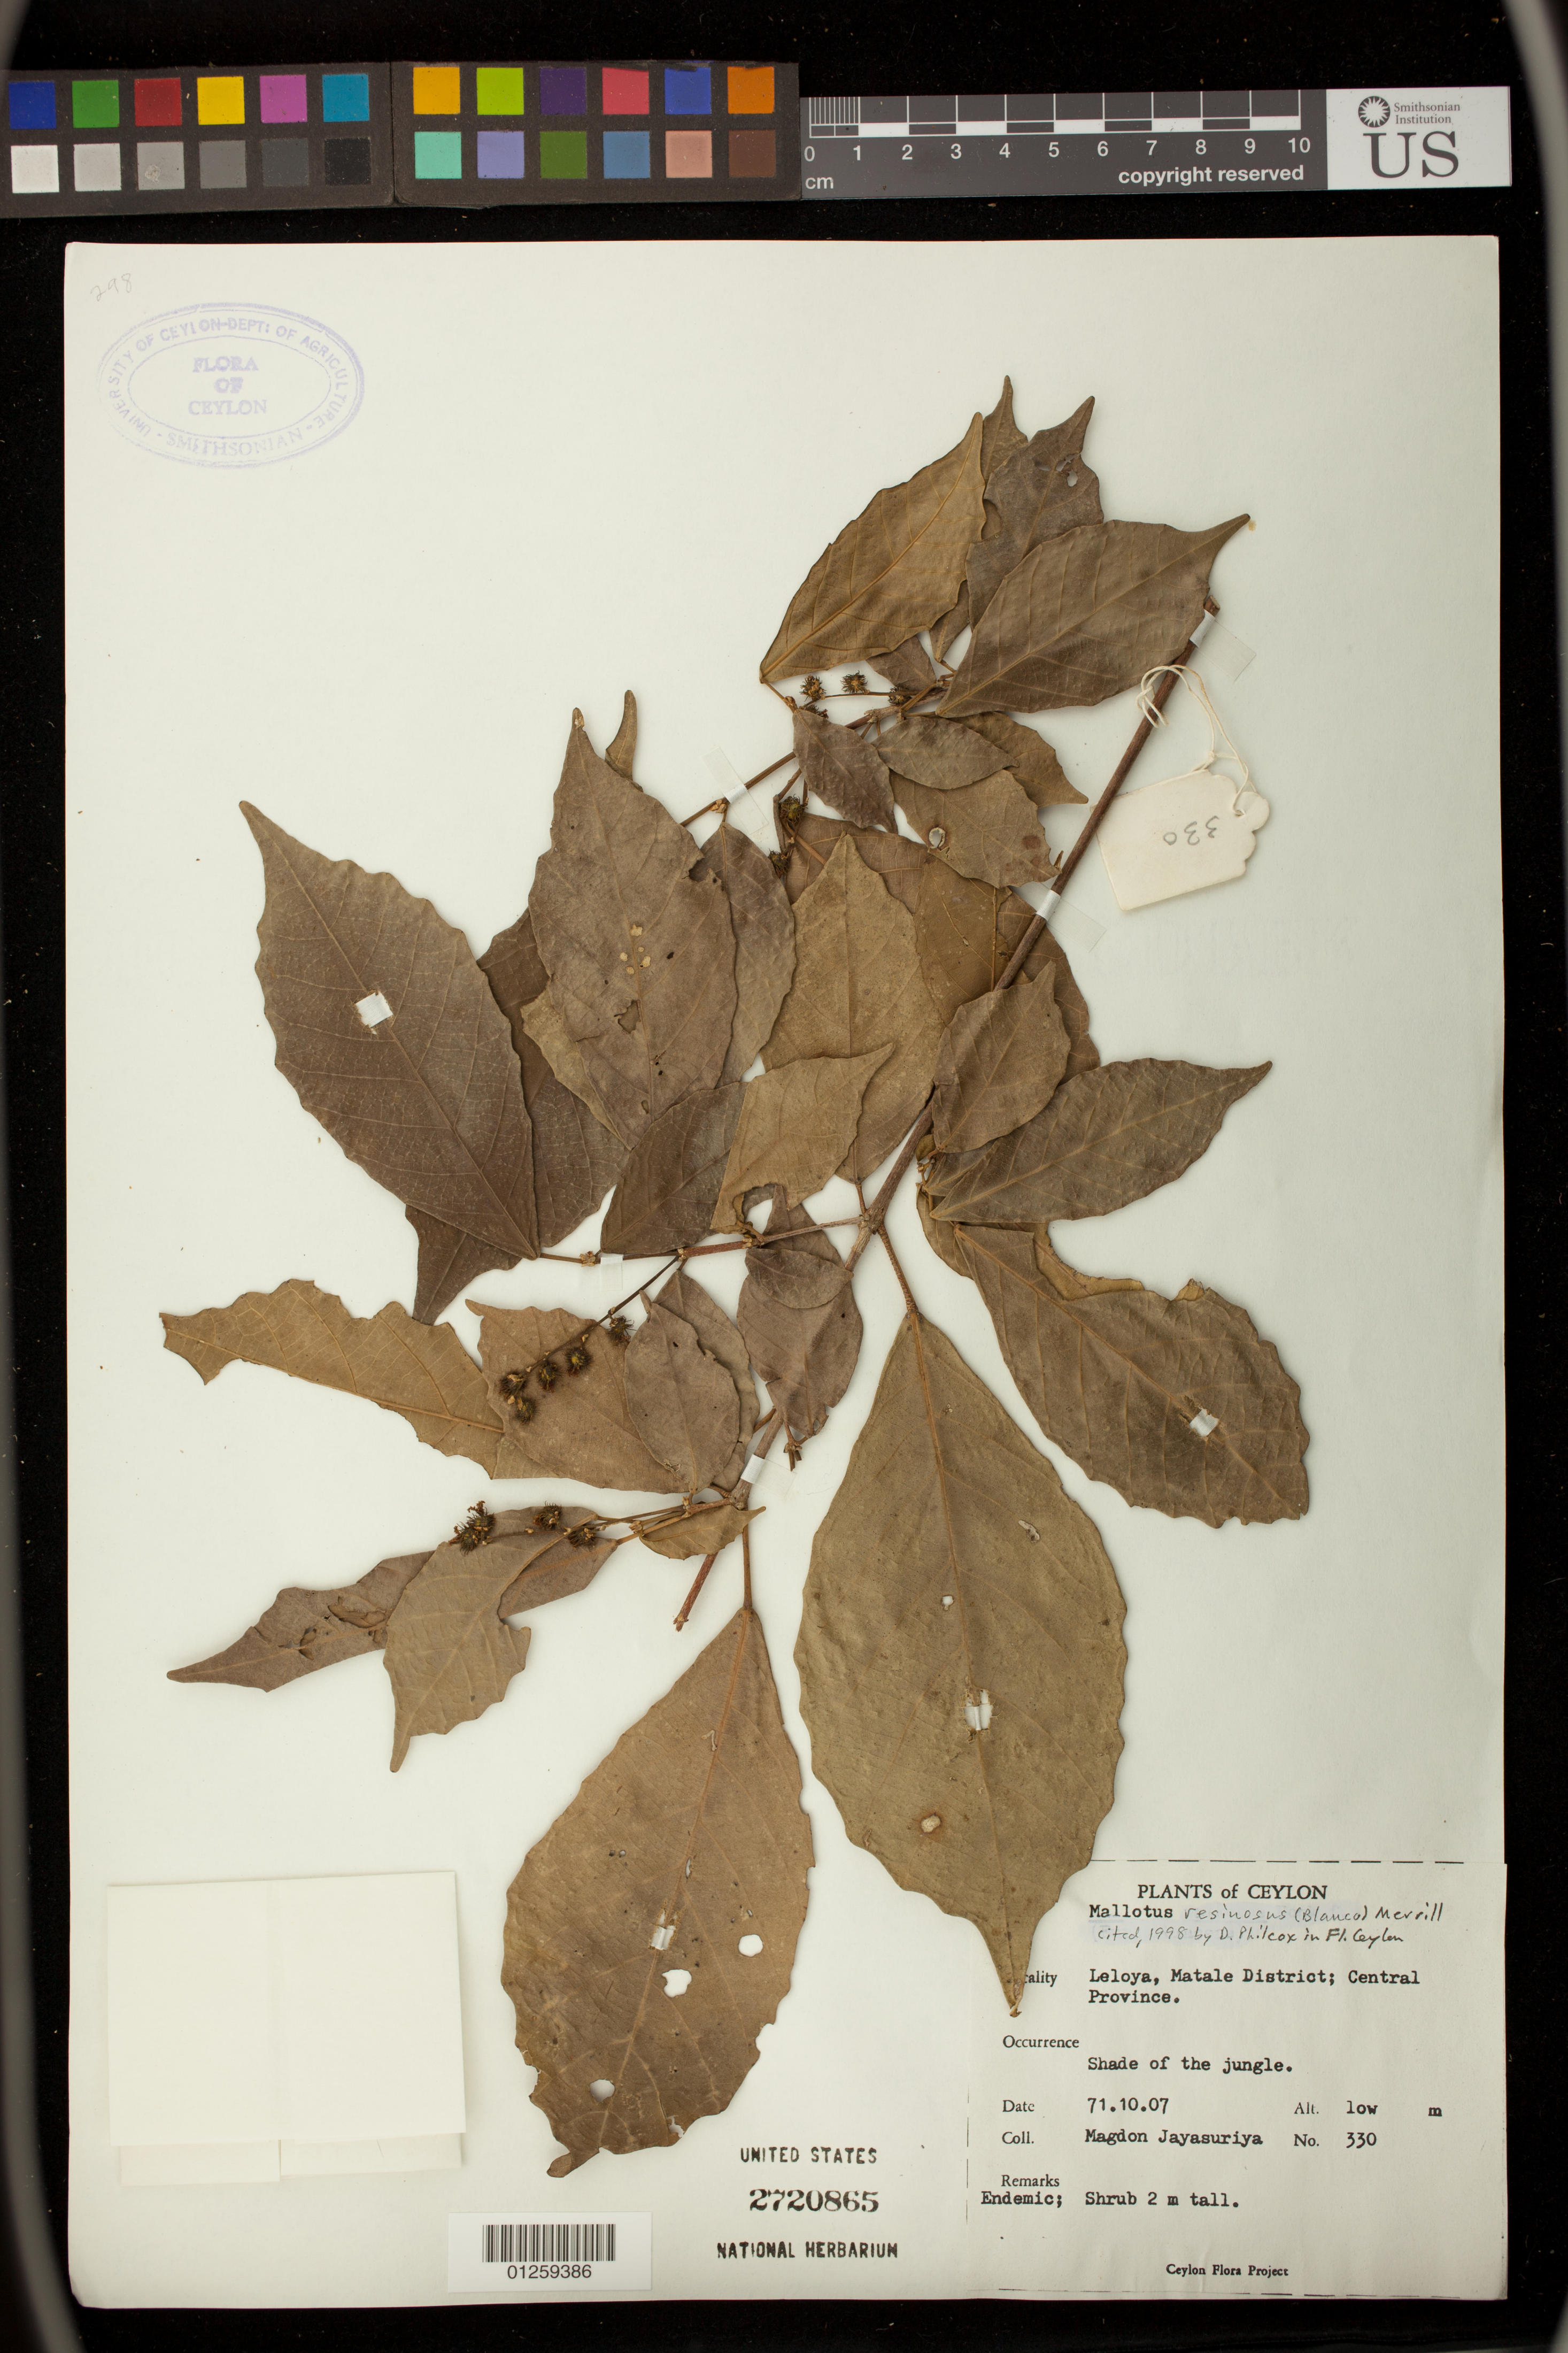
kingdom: Plantae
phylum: Tracheophyta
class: Magnoliopsida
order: Malpighiales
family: Euphorbiaceae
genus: Mallotus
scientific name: Mallotus resinosus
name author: (Blanco) Merr.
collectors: M. Jayasuria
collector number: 330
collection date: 1971-10-07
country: Sri Lanka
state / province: Central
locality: Leloya, Matale District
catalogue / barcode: US 2720865